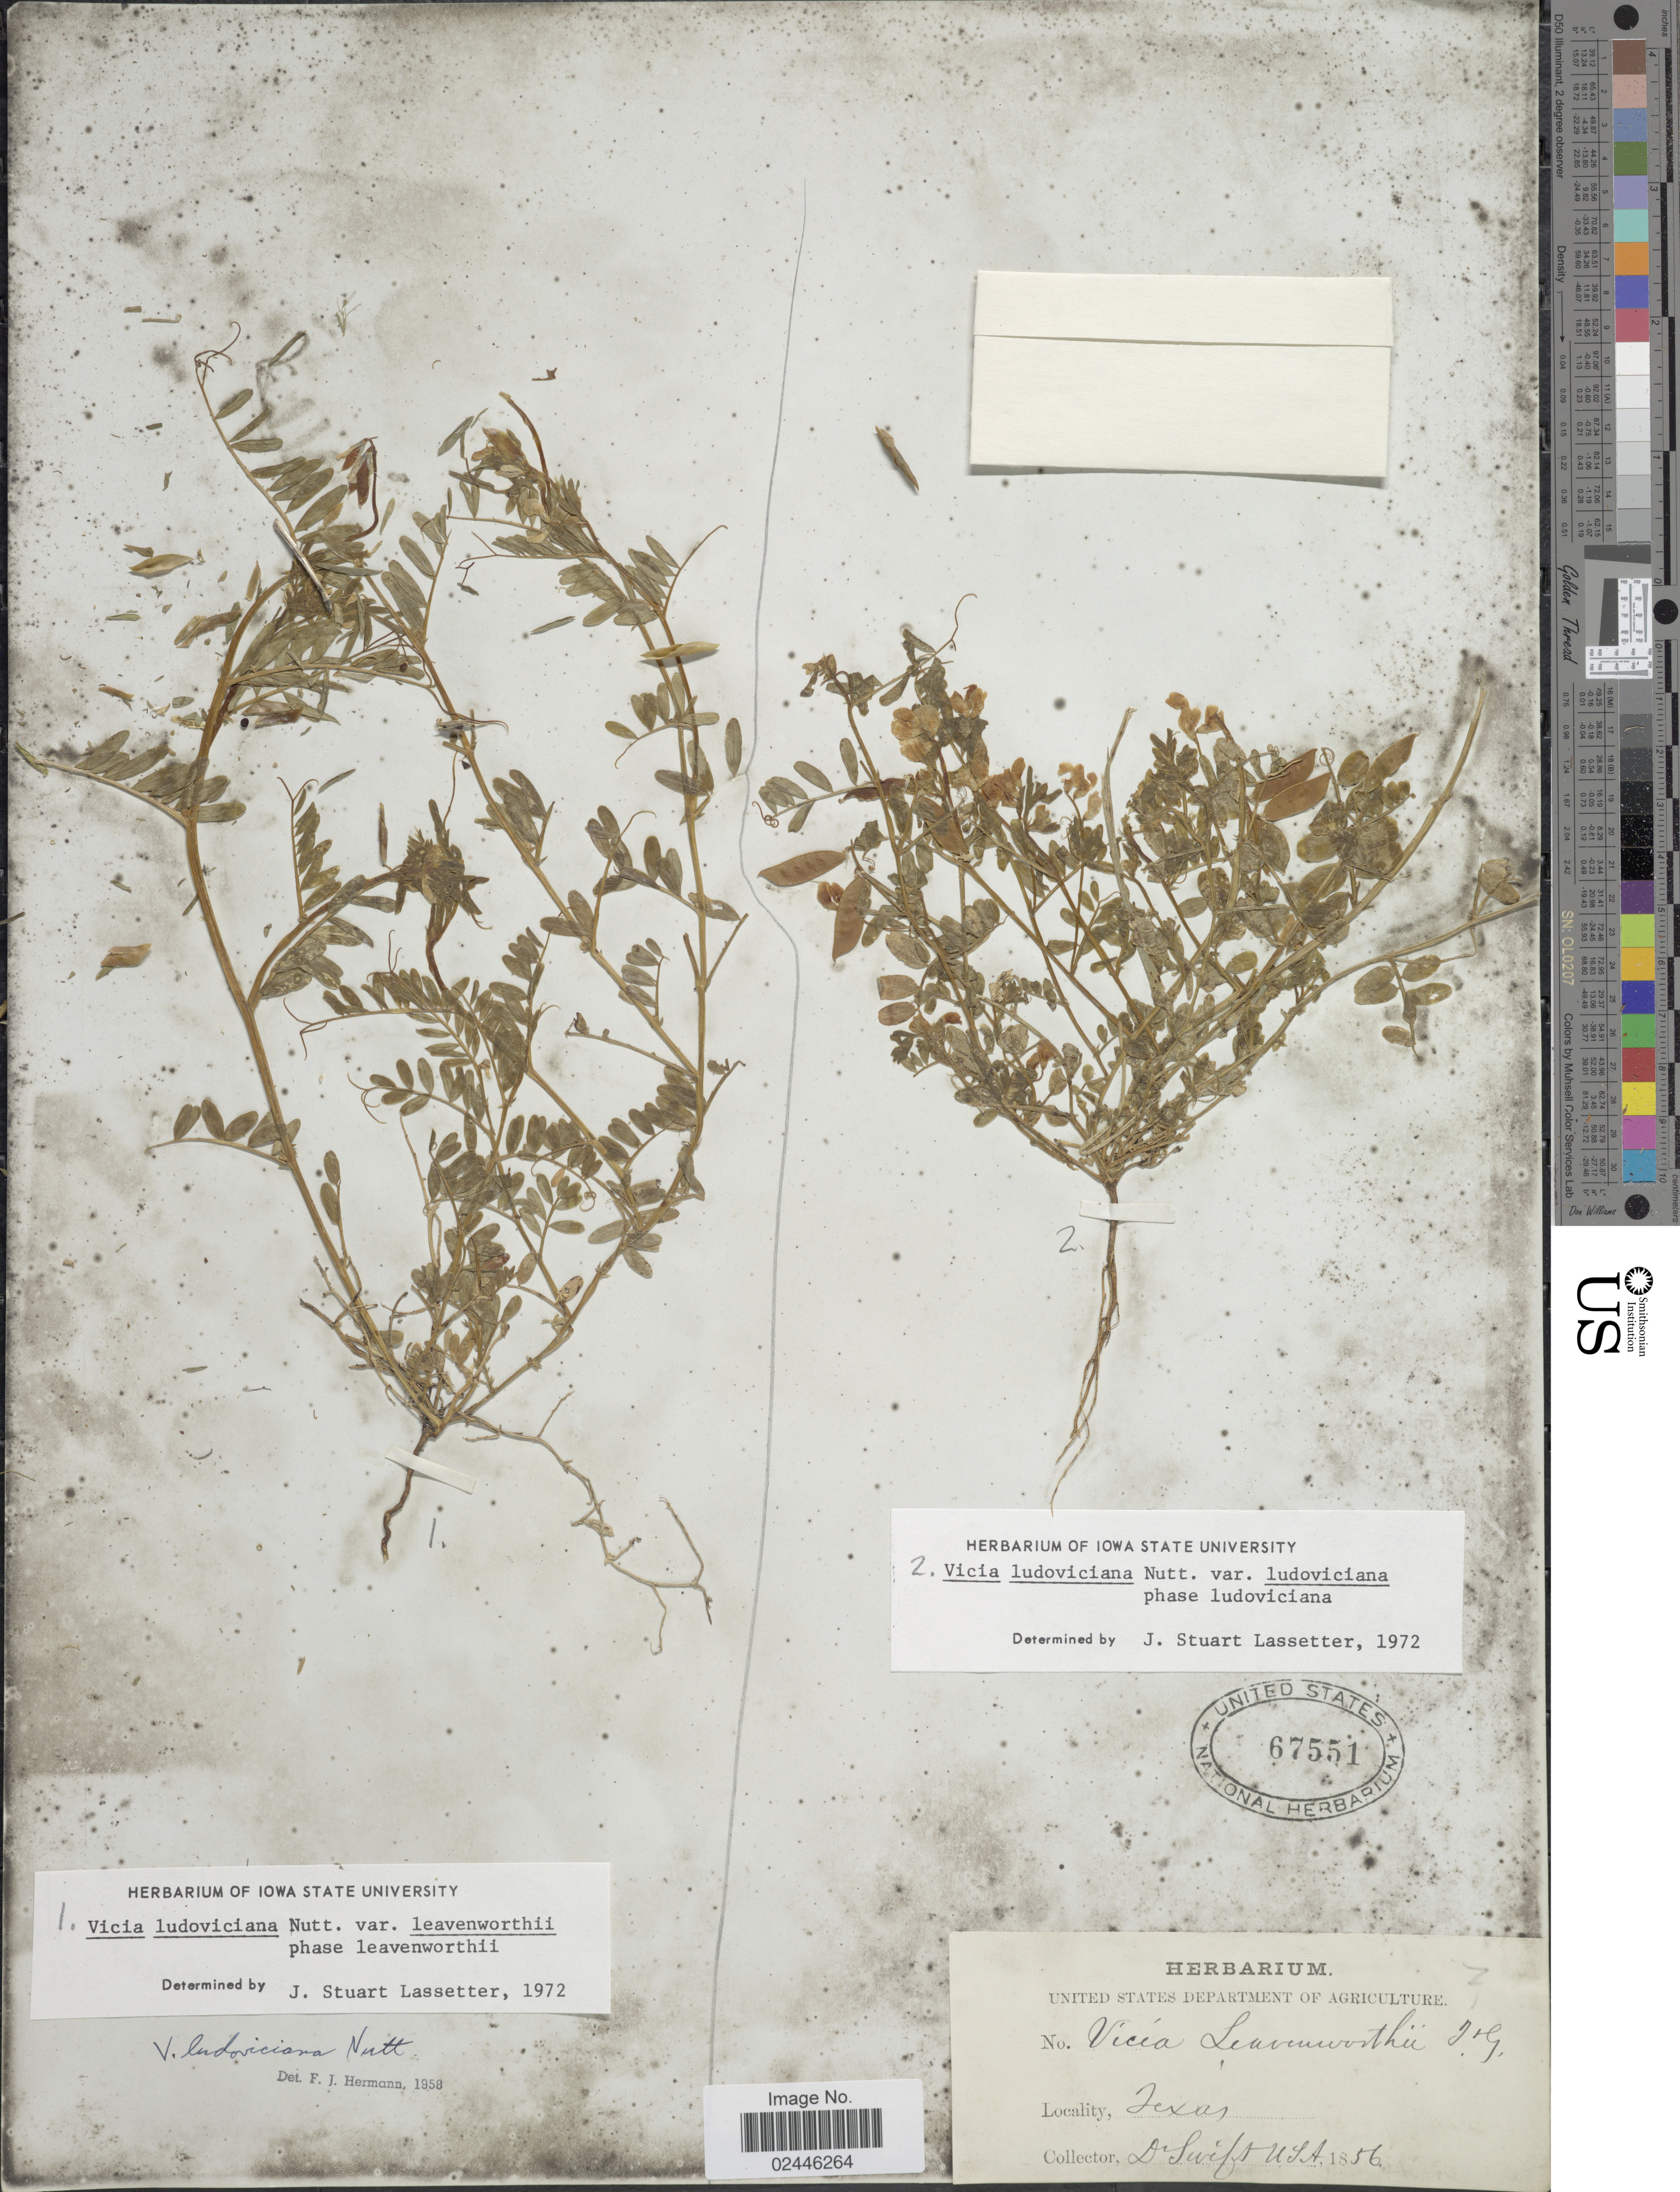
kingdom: Plantae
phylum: Tracheophyta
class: Magnoliopsida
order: Fabales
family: Fabaceae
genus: Vicia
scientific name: Vicia ludoviciana var. leavenworthii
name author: (Torr. & A. Gray) Broich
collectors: Swift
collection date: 1856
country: United States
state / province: Texas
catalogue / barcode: US 67551